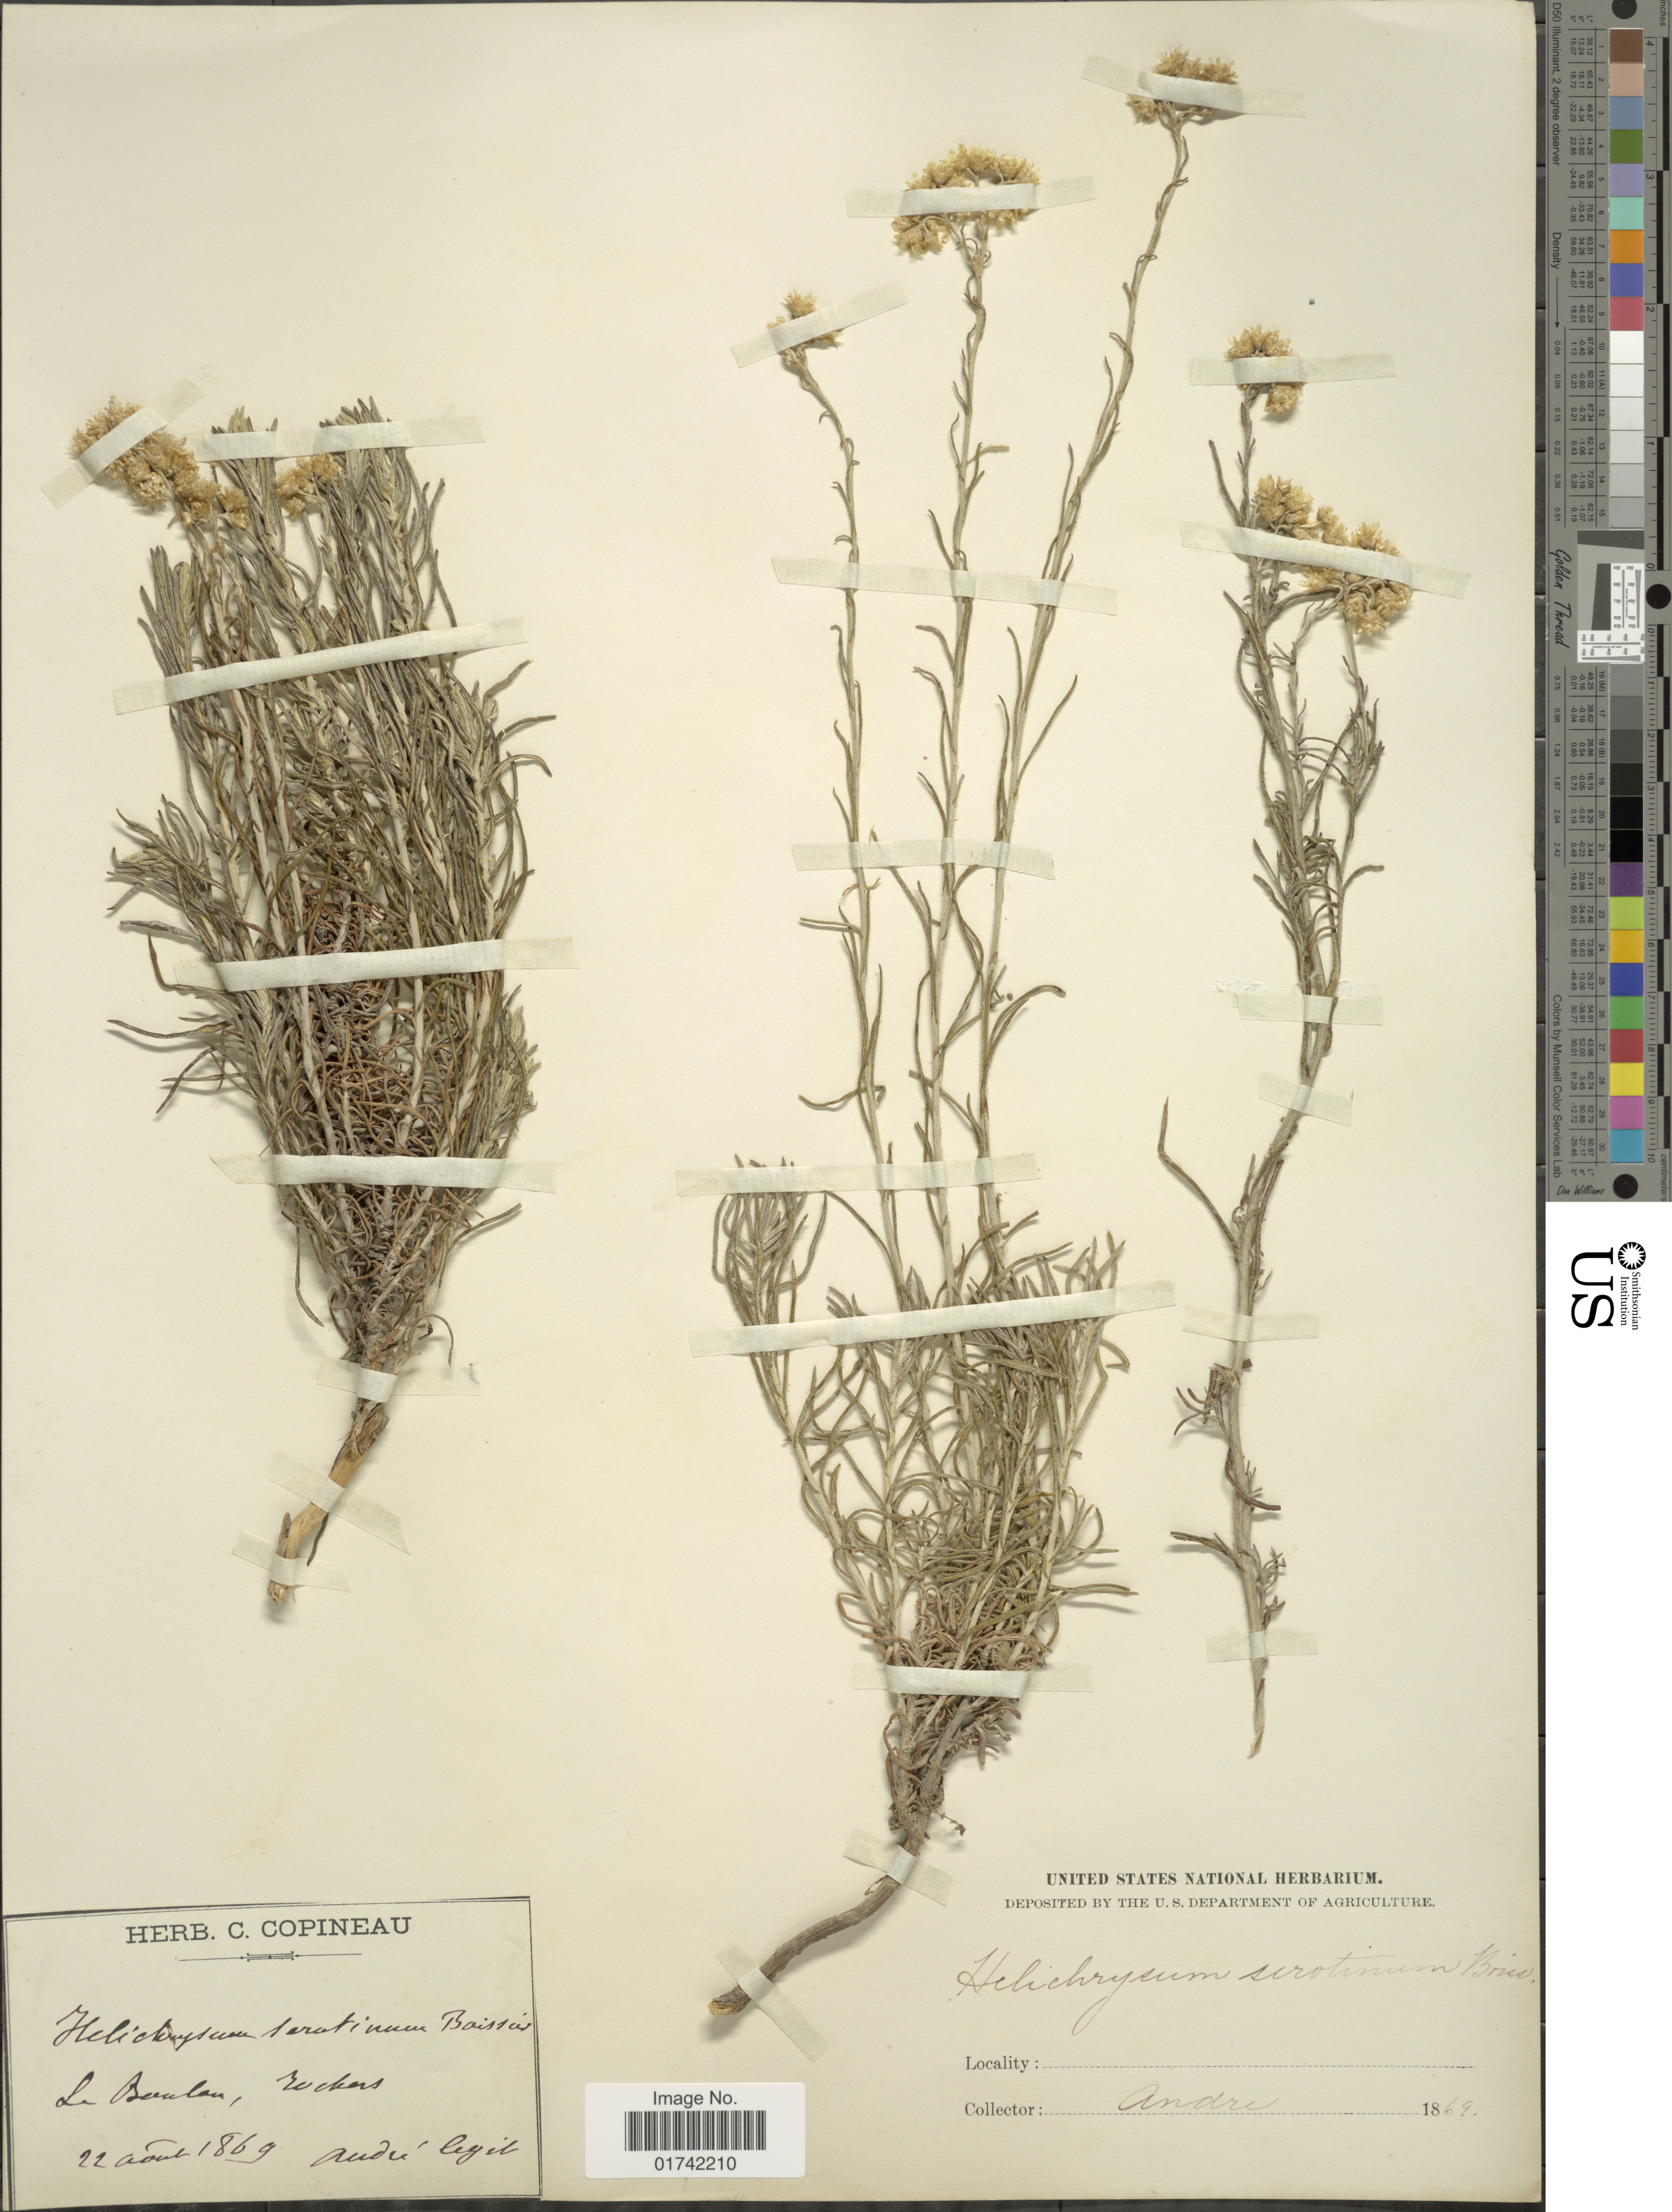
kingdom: Plantae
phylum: Tracheophyta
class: Magnoliopsida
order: Asterales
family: Asteraceae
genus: Helichrysum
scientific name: Helichrysum italicum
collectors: André, --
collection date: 1869-08-22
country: Belgium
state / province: Wallonia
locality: Le Baulan, rochers